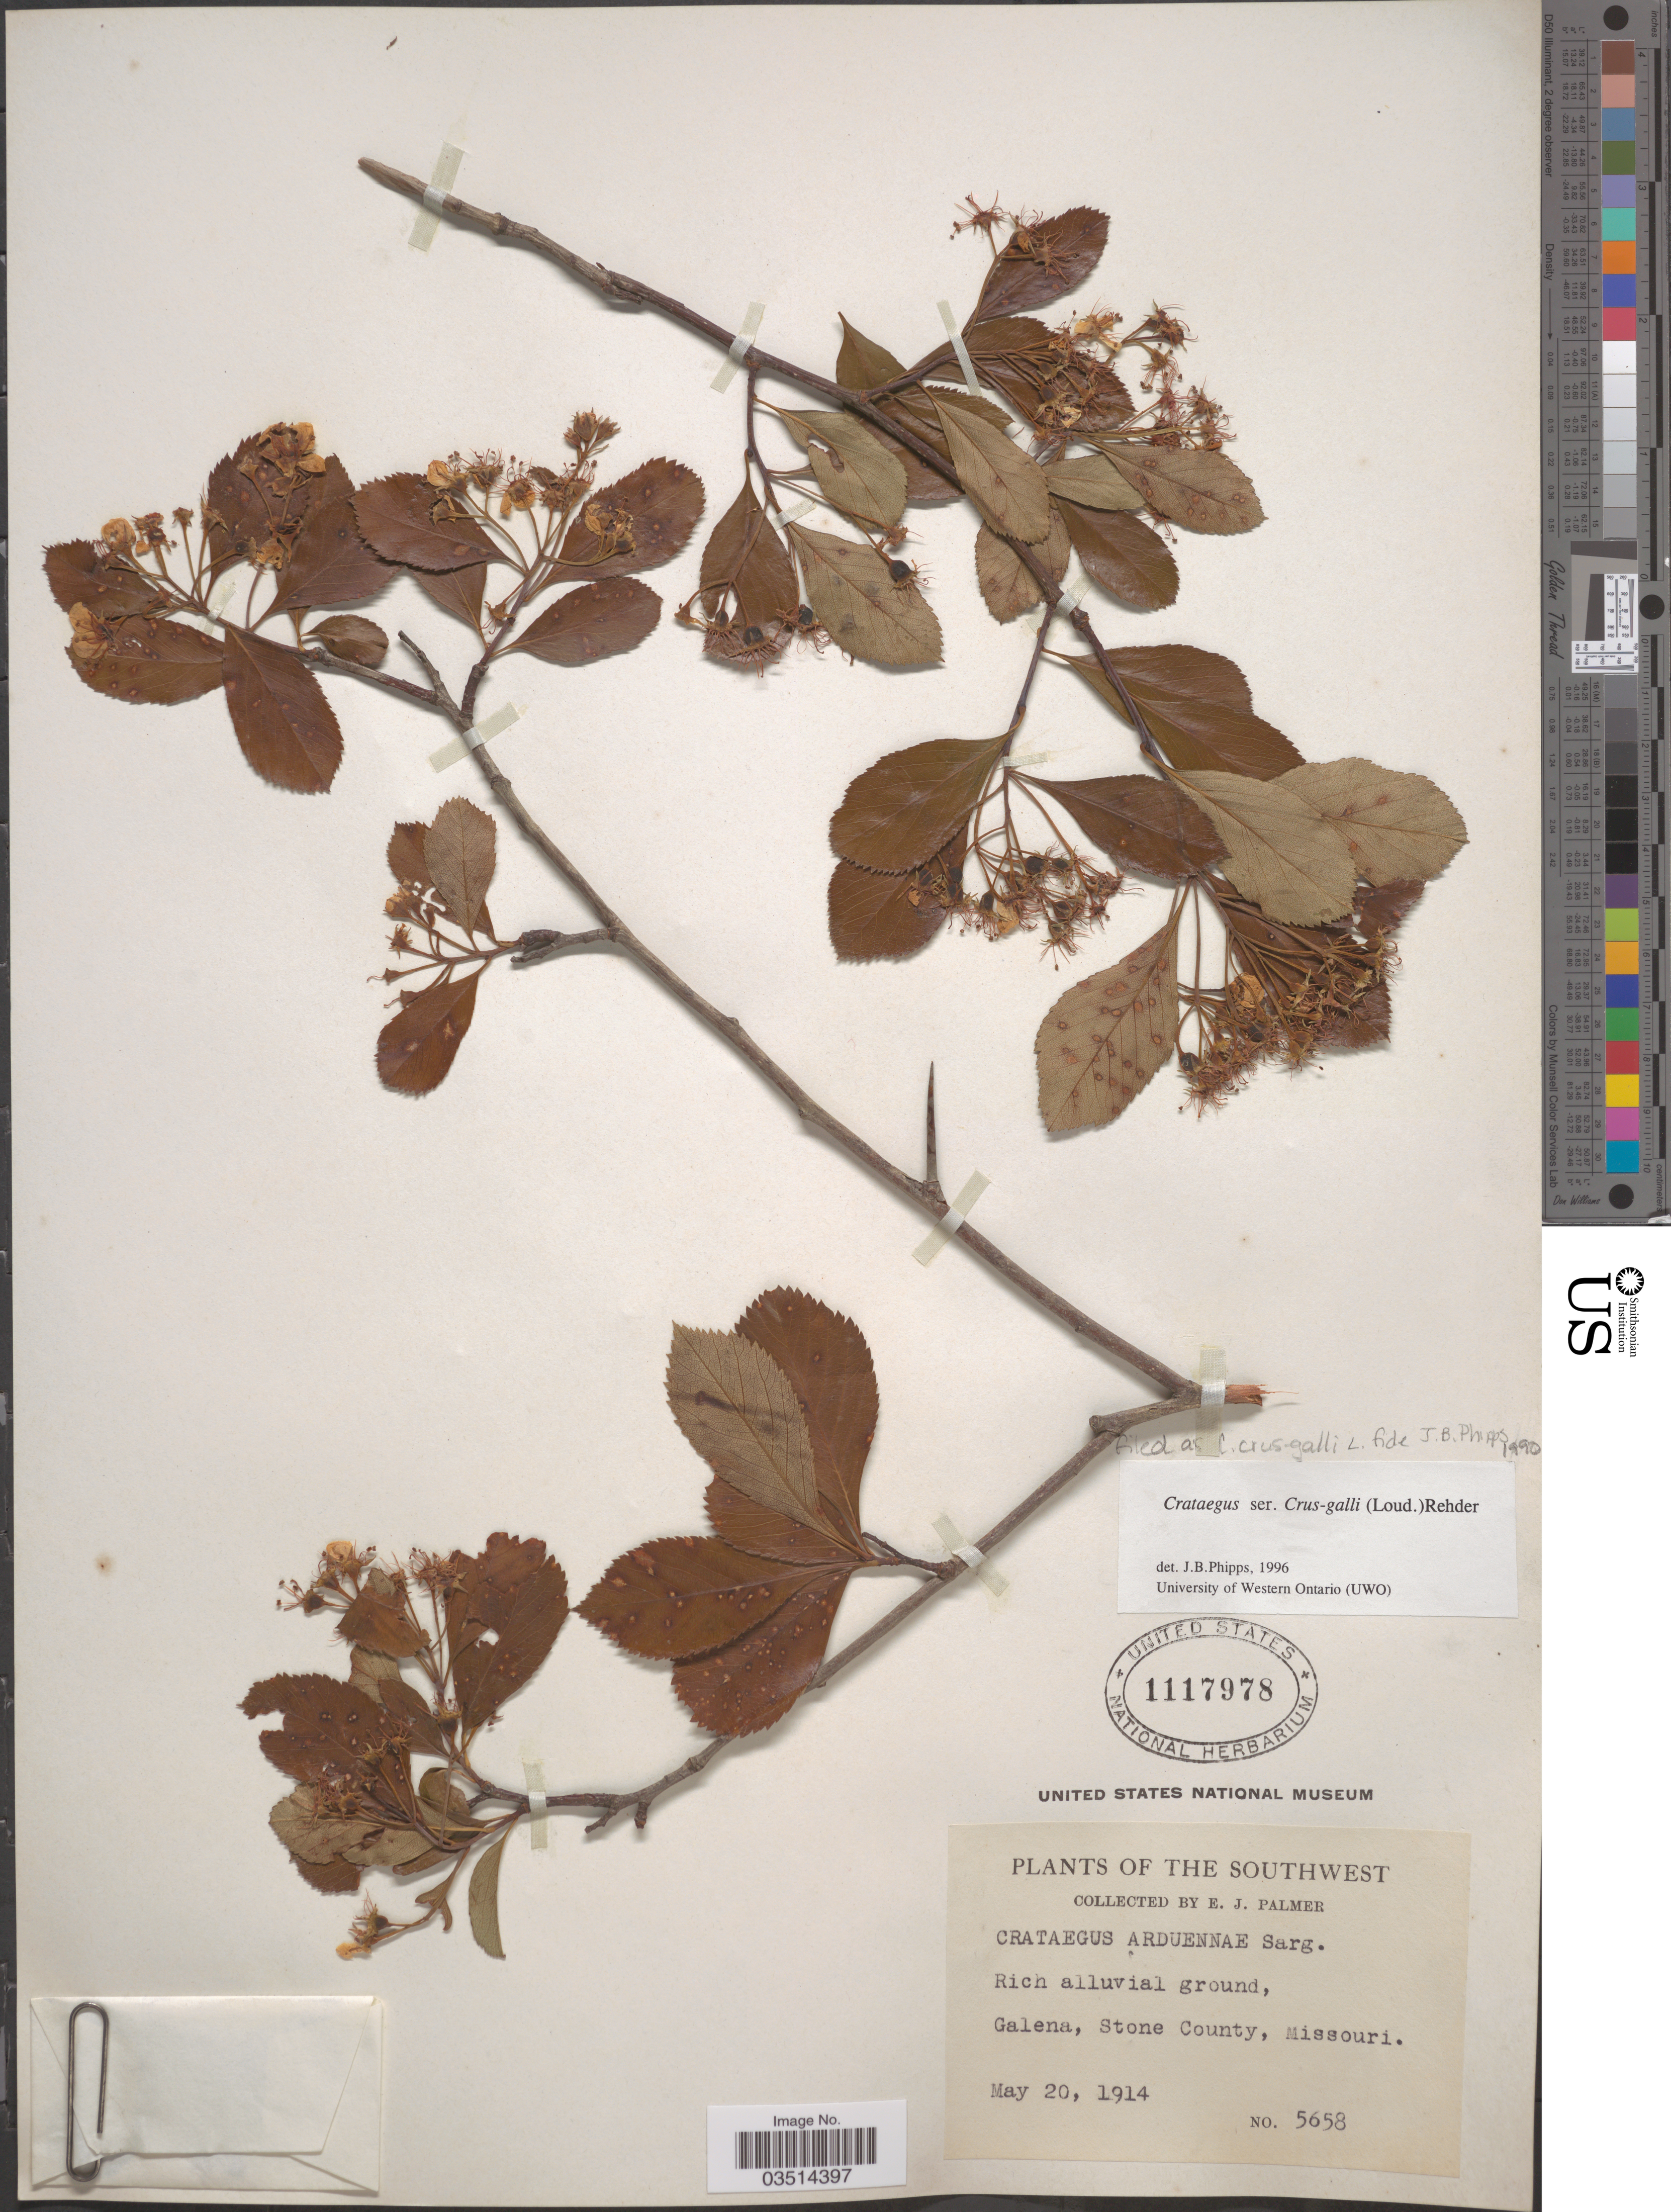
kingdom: Plantae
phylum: Tracheophyta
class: Magnoliopsida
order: Rosales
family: Rosaceae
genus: Crataegus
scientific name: Crataegus crus-galli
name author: L.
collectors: E. J. Palmer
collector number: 5658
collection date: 1914-05-20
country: United States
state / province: Missouri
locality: The Southwest. Galena, Stone County.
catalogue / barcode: US 1117978